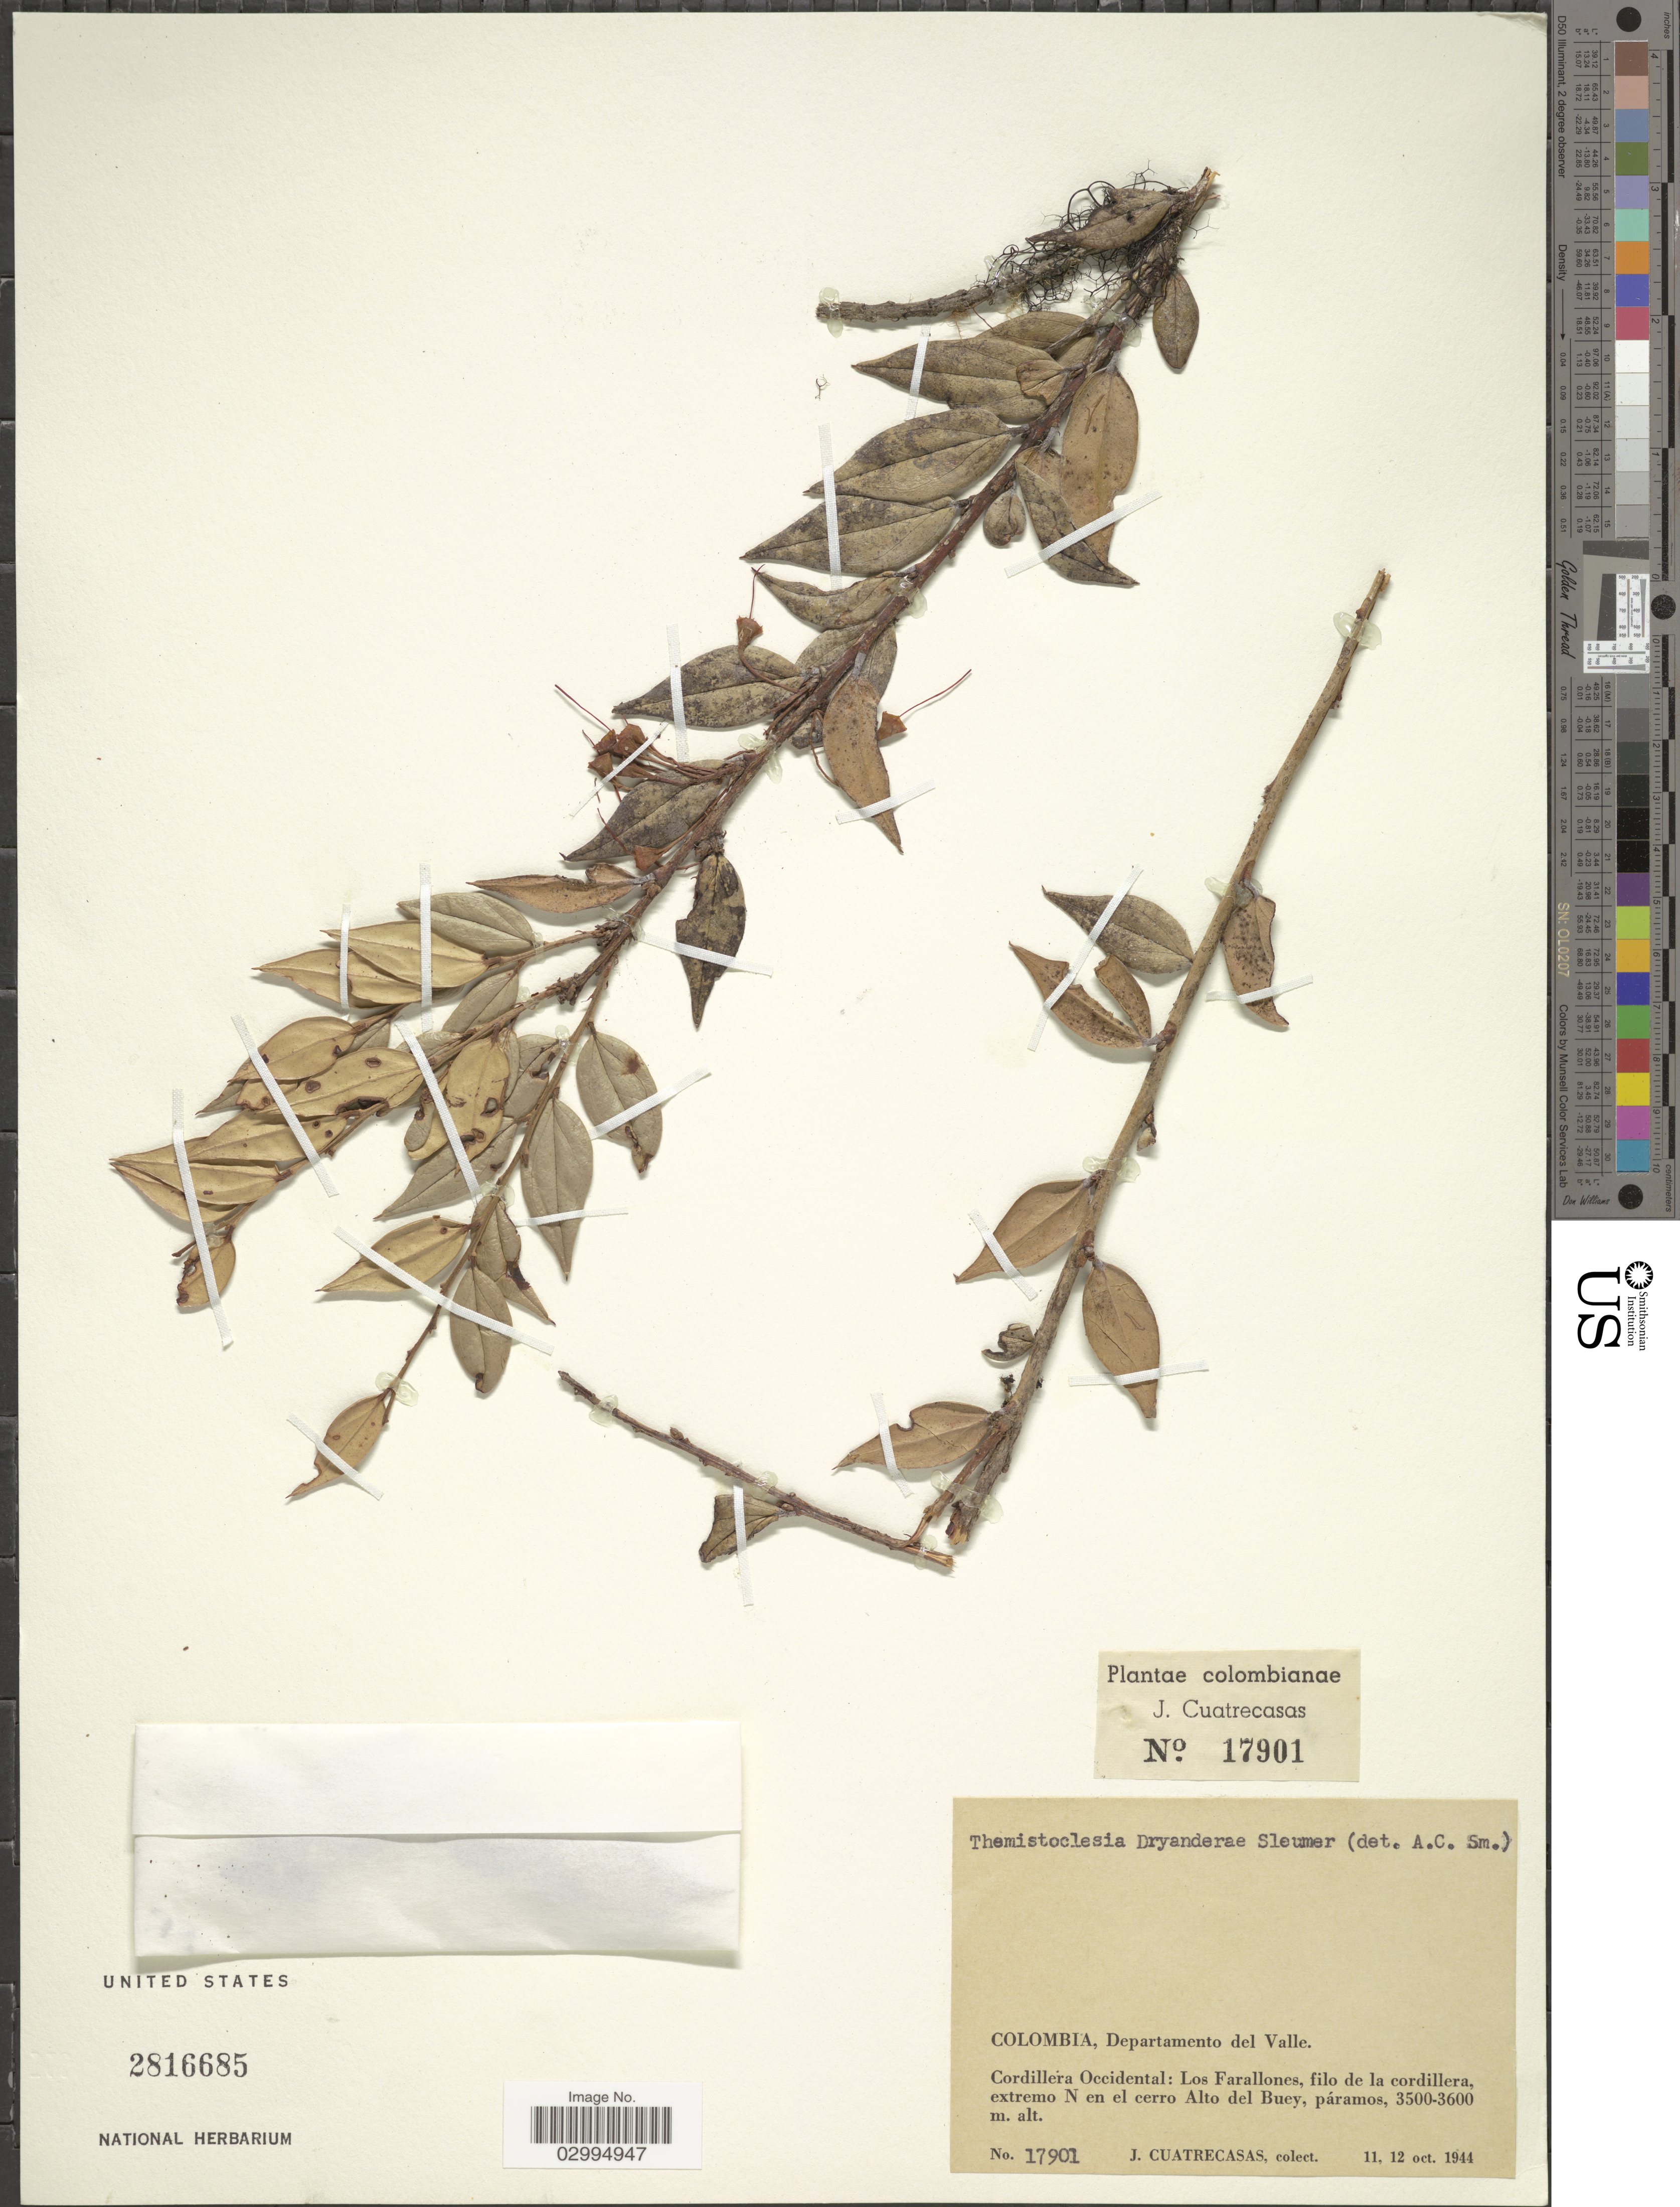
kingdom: Plantae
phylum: Tracheophyta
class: Magnoliopsida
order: Ericales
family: Ericaceae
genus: Themistoclesia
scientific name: Themistoclesia dryanderae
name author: Sleumer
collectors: J. Cuatrecasas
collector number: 17901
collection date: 1944-10-11/1944-10-12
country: Colombia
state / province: Valle del Cauca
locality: Departamento del Valle. Cordillera Occidental: Los Farallones, filo de la cordillera, extremo N en el cerro Alto del Buey, páramos.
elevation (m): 3500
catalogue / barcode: US 2816685